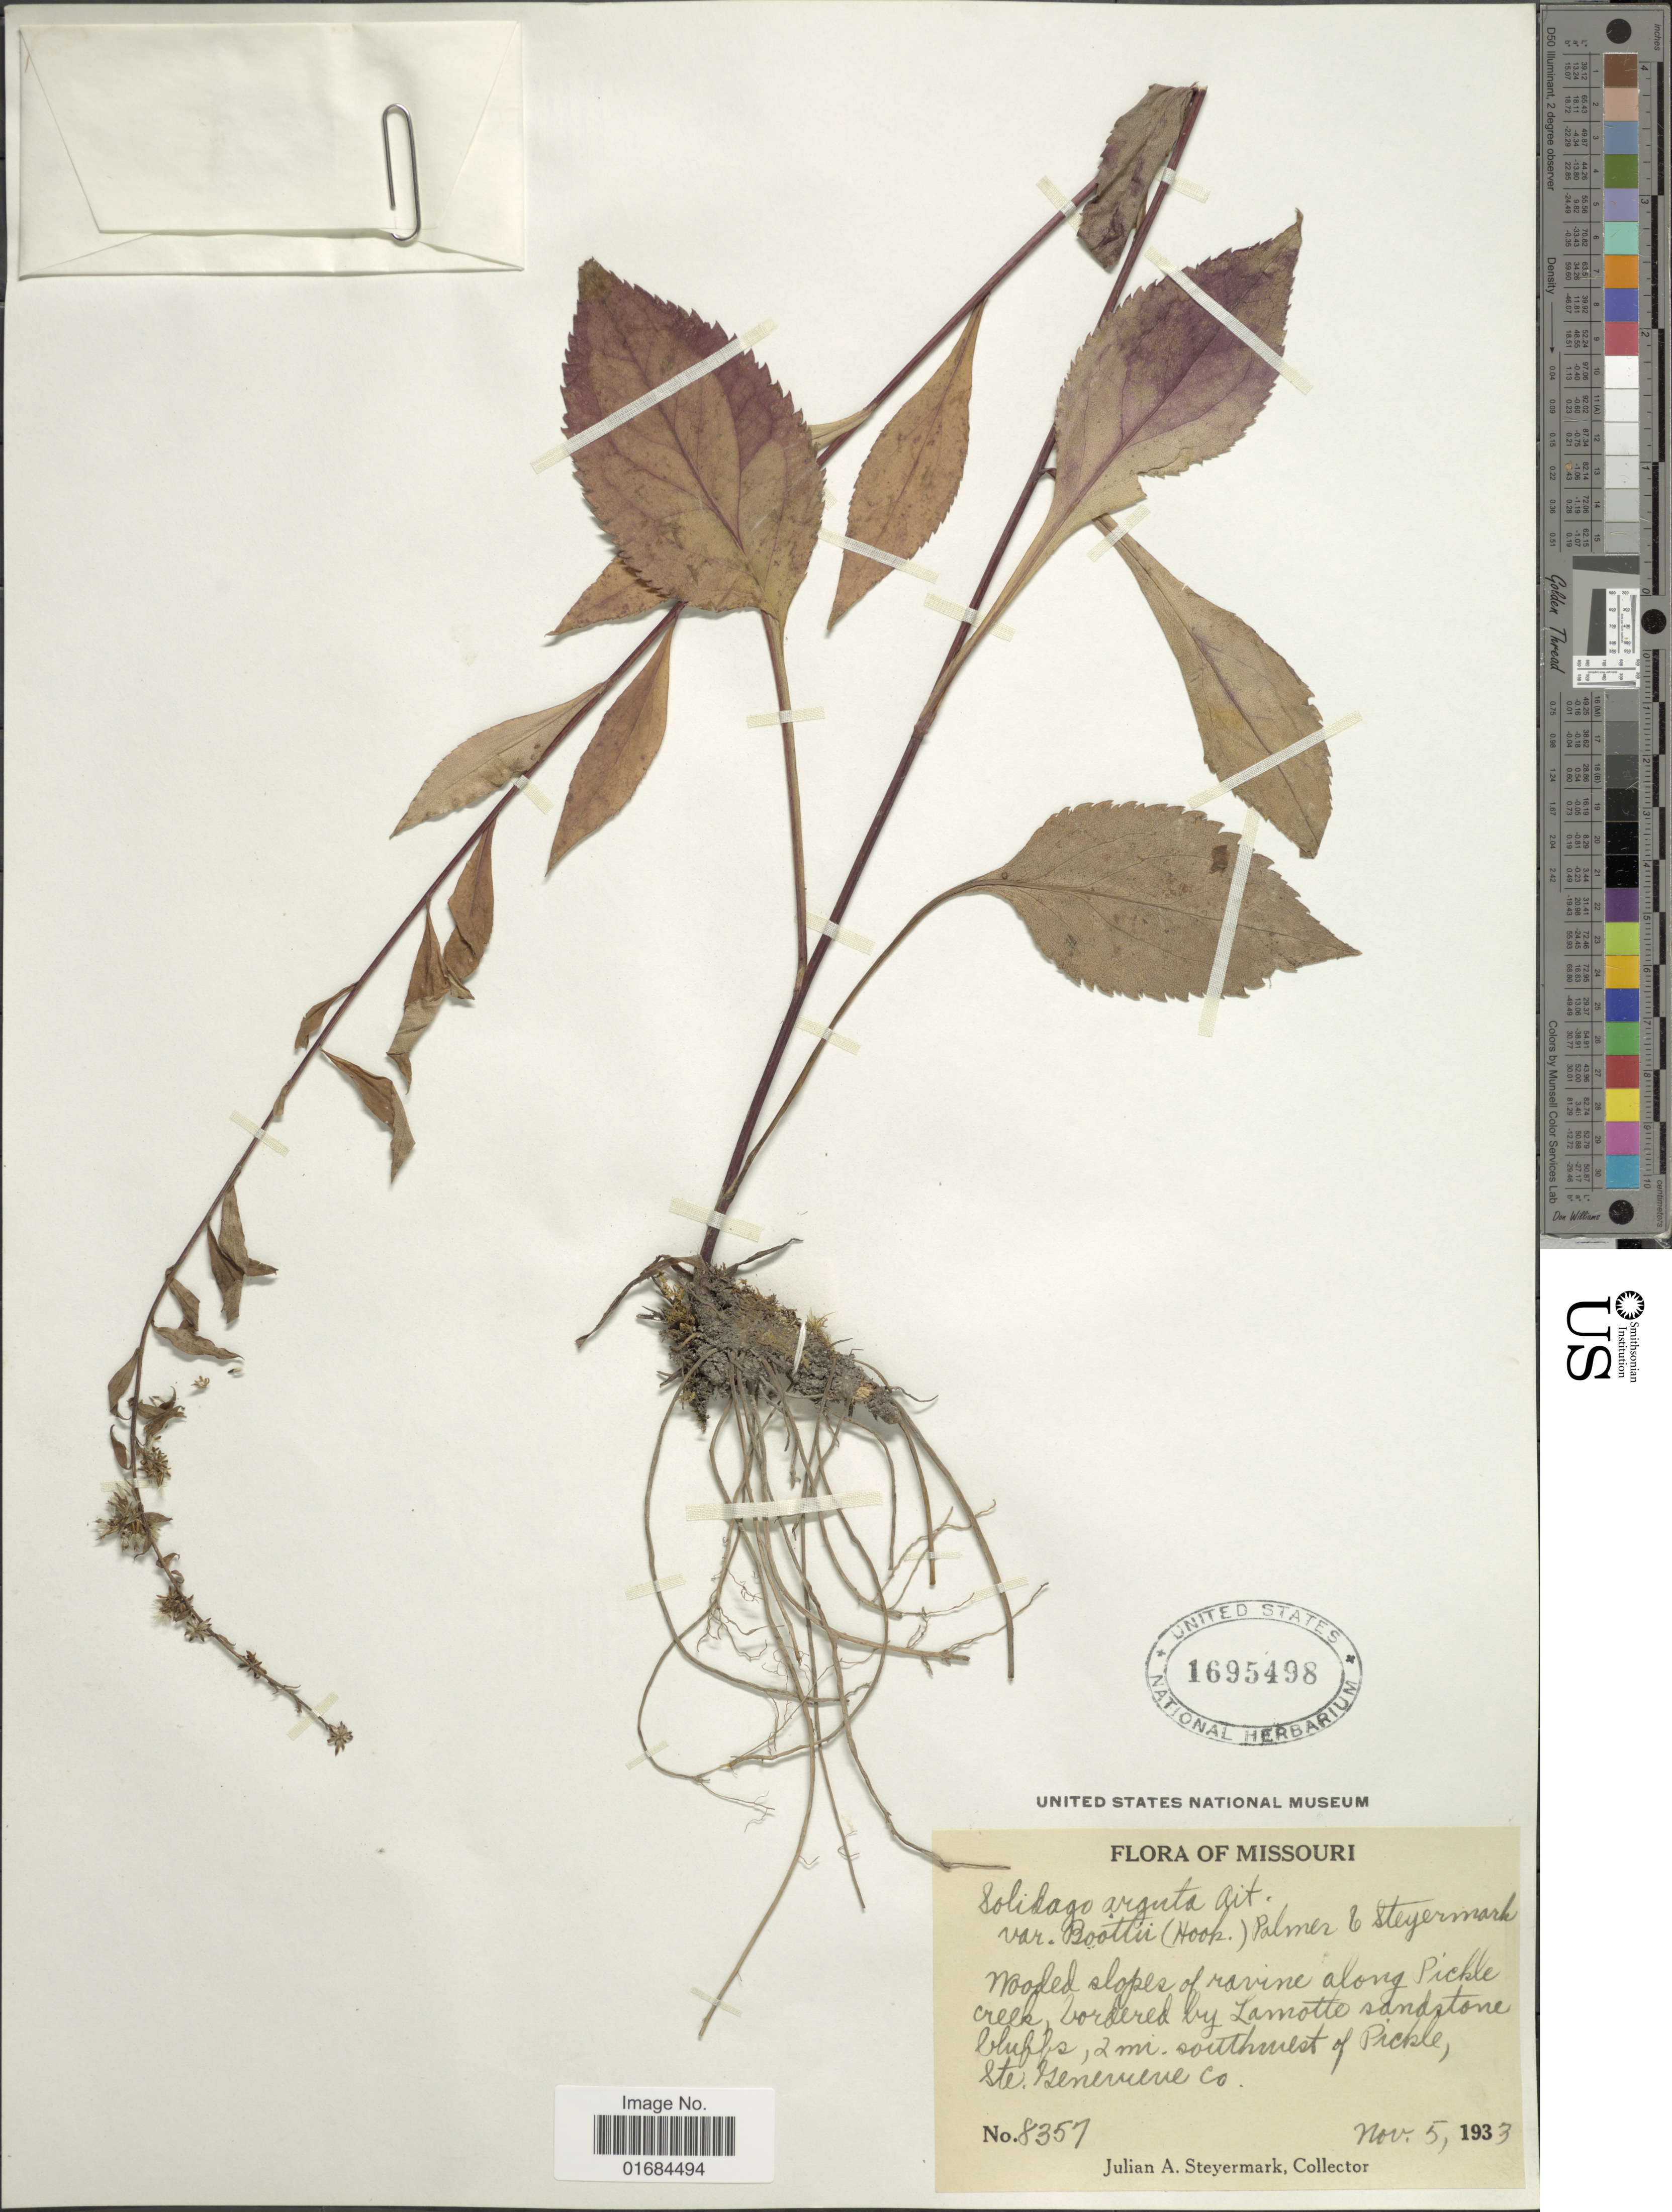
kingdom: Plantae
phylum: Tracheophyta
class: Magnoliopsida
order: Asterales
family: Asteraceae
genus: Solidago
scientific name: Solidago arguta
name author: Aiton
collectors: J. Steyermark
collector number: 8357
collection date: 1933-11-05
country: United States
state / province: Missouri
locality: Wooded Slopes of ravine along Pickle creek, Bordered by Lamotte sandstone bluffs, 2 mi. southwest of Pickle, Ste. Genevieve Co.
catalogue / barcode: US 1695498